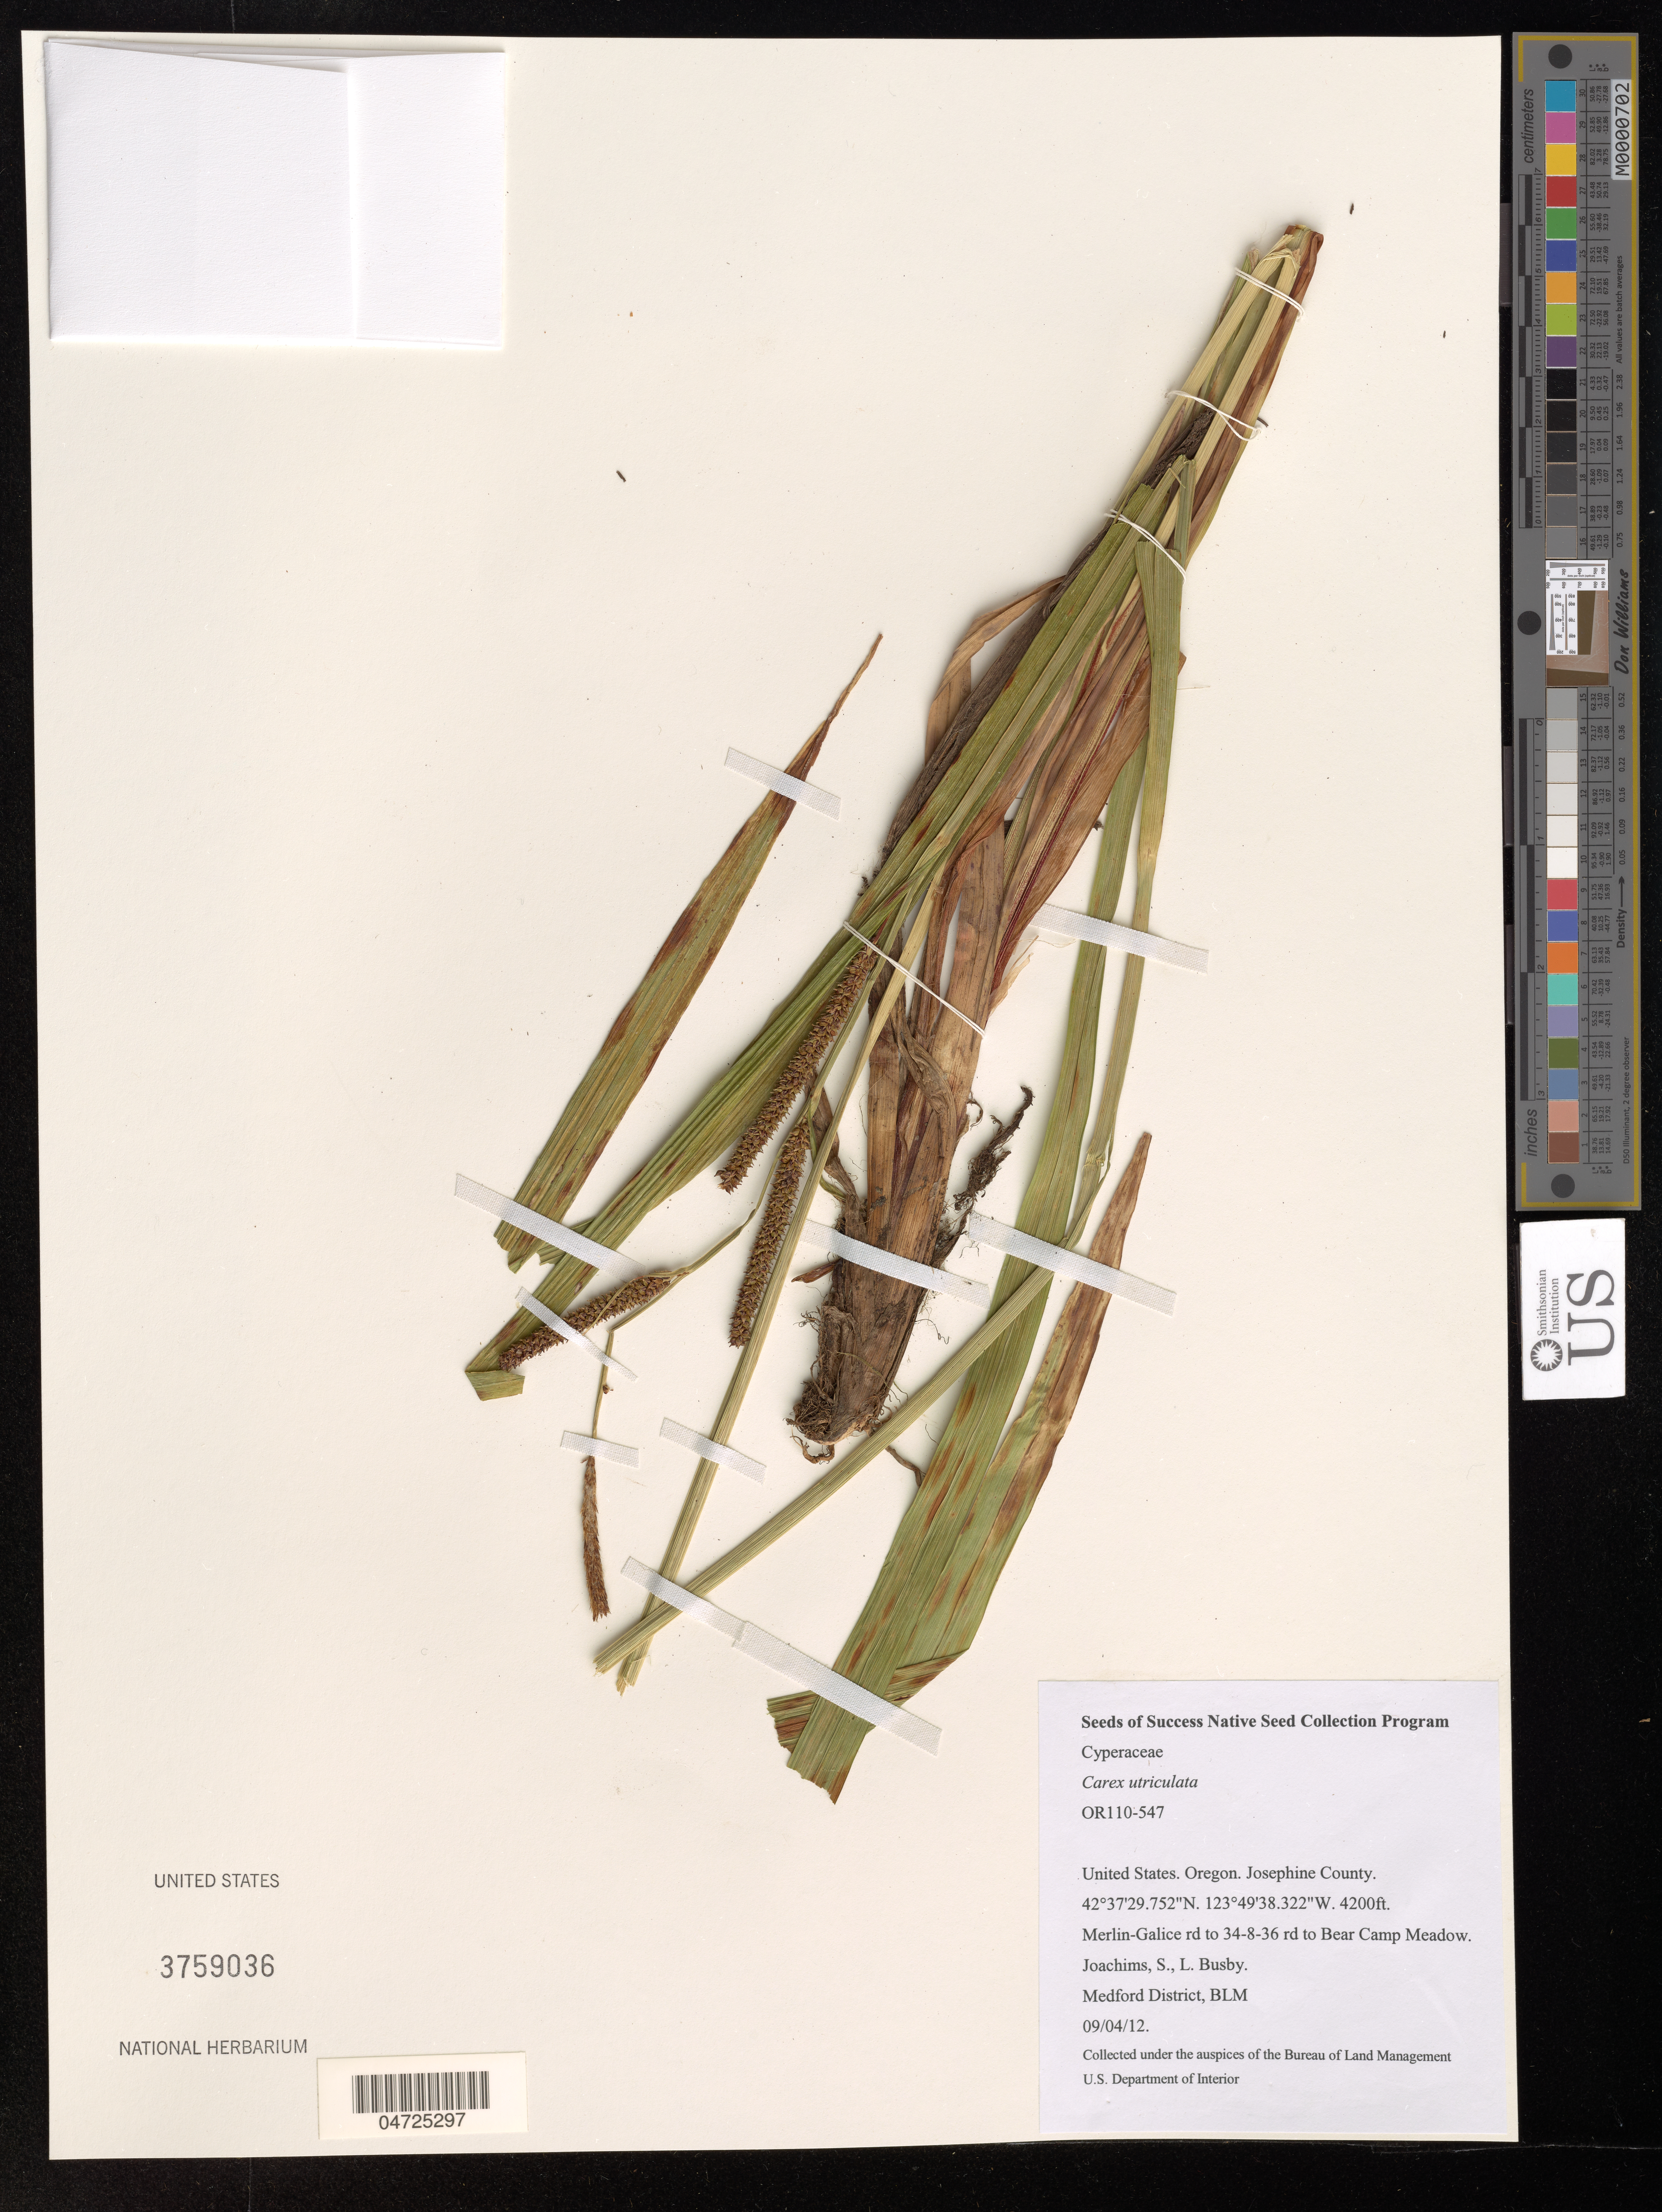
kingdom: Plantae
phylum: Tracheophyta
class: Liliopsida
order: Poales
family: Cyperaceae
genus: Carex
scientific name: Carex utriculata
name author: Boott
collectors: S. Joachims & L. Busby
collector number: OR110-547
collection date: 2012-09-04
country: United States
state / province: Oregon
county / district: Josephine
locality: Josephine County. Merlin-Galice rd to 34-8-36 rd to Bear Camp Meadow.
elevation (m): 1280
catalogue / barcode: US 3759036